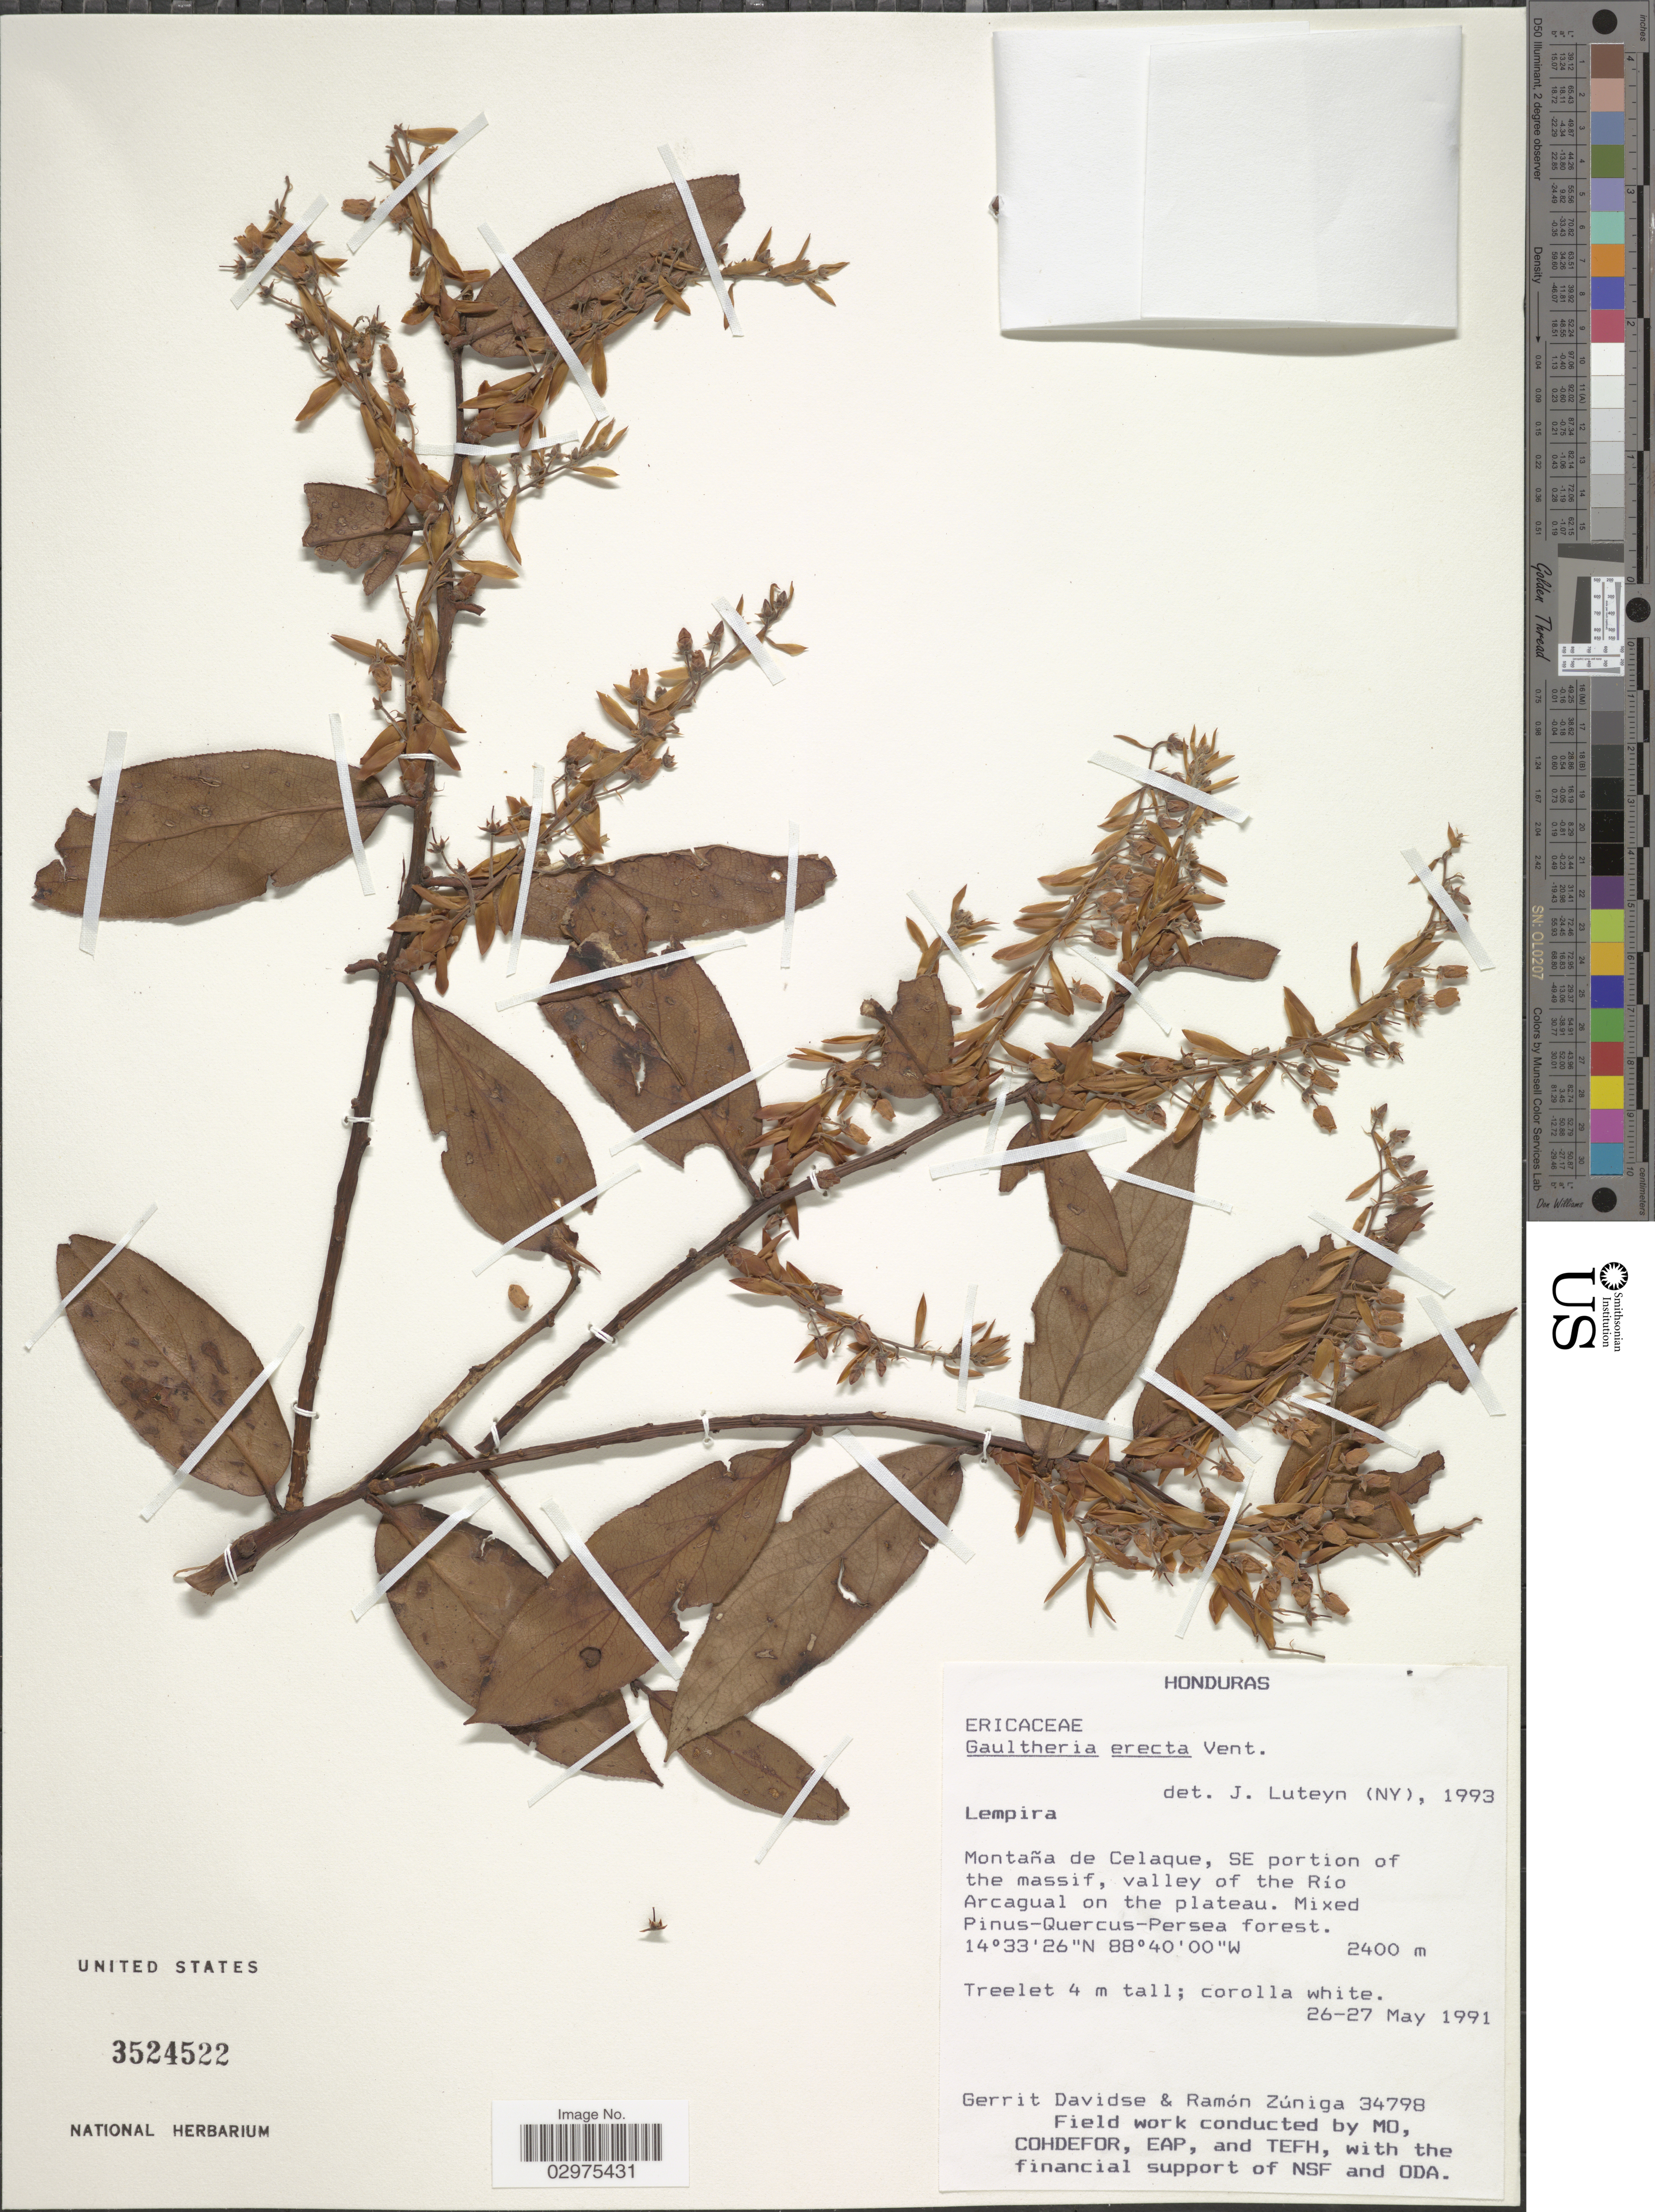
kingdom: Plantae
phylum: Tracheophyta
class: Magnoliopsida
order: Ericales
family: Ericaceae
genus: Gaultheria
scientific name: Gaultheria erecta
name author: Vent.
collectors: G. Davidse & R. Zúñiga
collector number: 34798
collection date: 1991-05-26/1991-05-27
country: Honduras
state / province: Lempira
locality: Montaña de Celaque, SE portion of the massif, valley of the Río Arcagual on the plateau.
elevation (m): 2400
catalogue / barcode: US 3524522